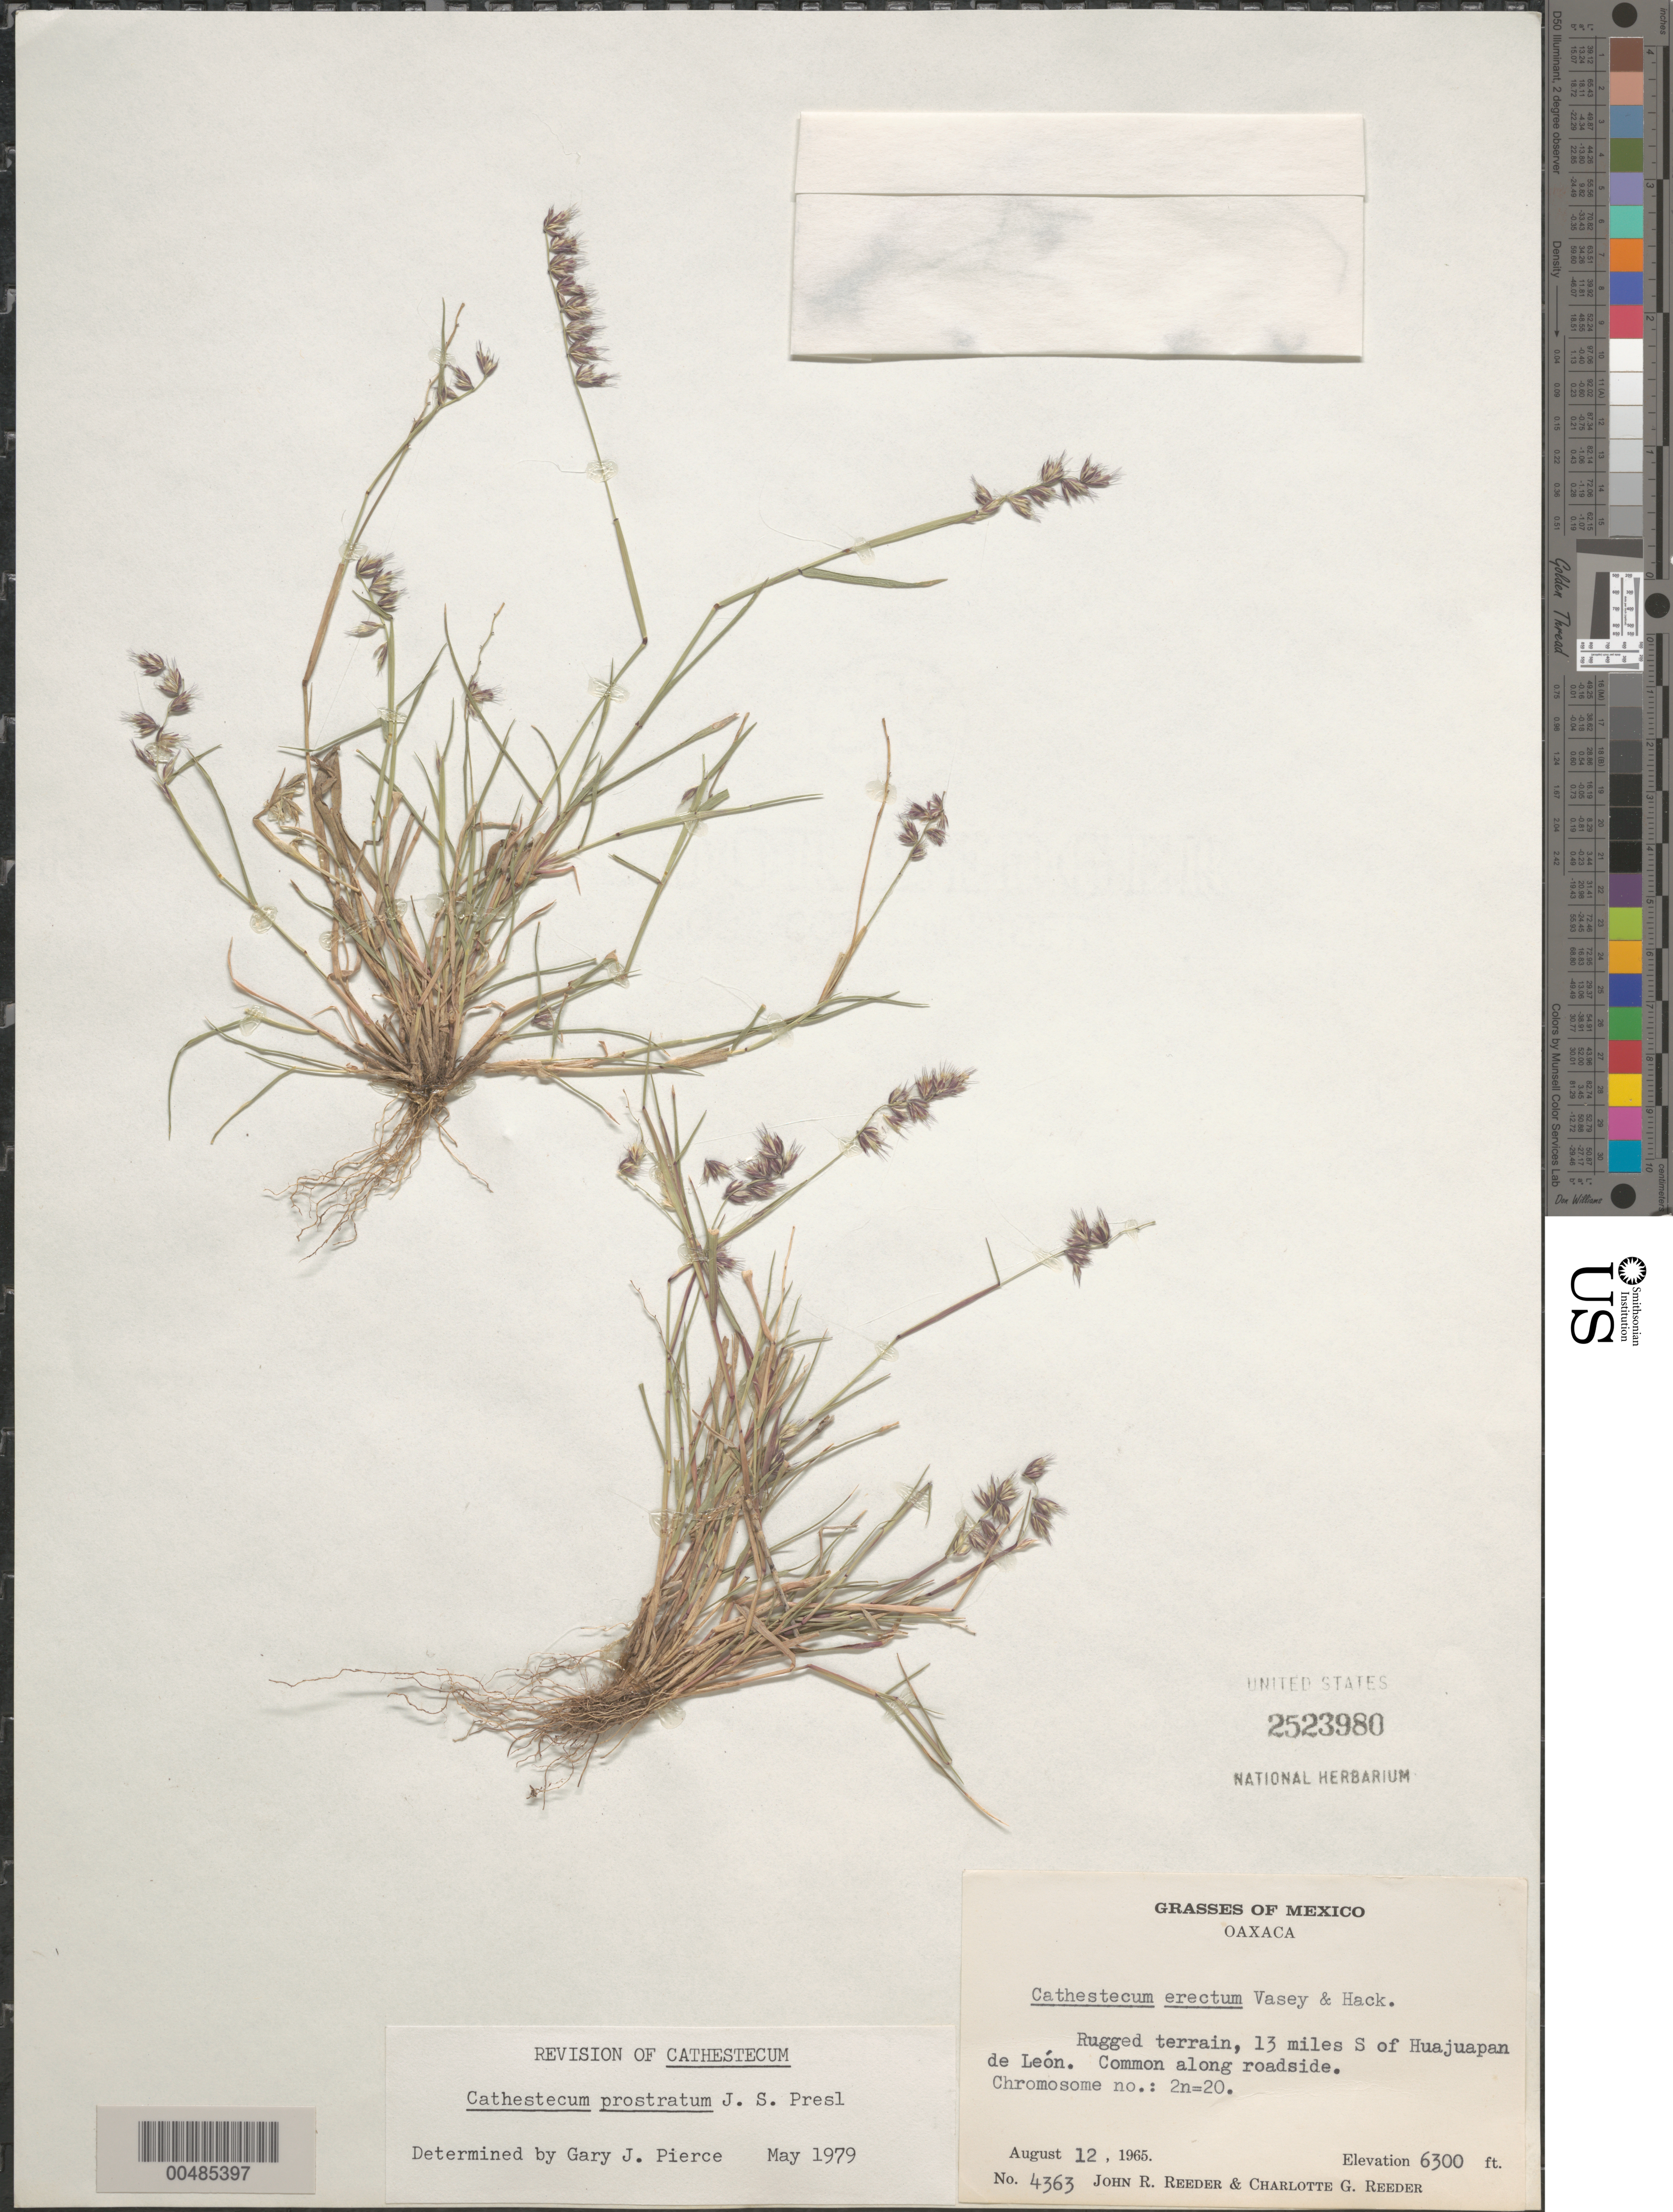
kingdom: Plantae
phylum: Tracheophyta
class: Liliopsida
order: Poales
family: Poaceae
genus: Cathestecum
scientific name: Cathestecum prostratum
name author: J. Presl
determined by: Pierce, G. J.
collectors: J. R. Reeder & C. G. Reeder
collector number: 4363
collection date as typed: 12 Aug 1965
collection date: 1965-08-12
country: Mexico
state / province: Oaxaca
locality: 13 mi S of Huajuapan de León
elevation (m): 1920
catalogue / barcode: US 2523980